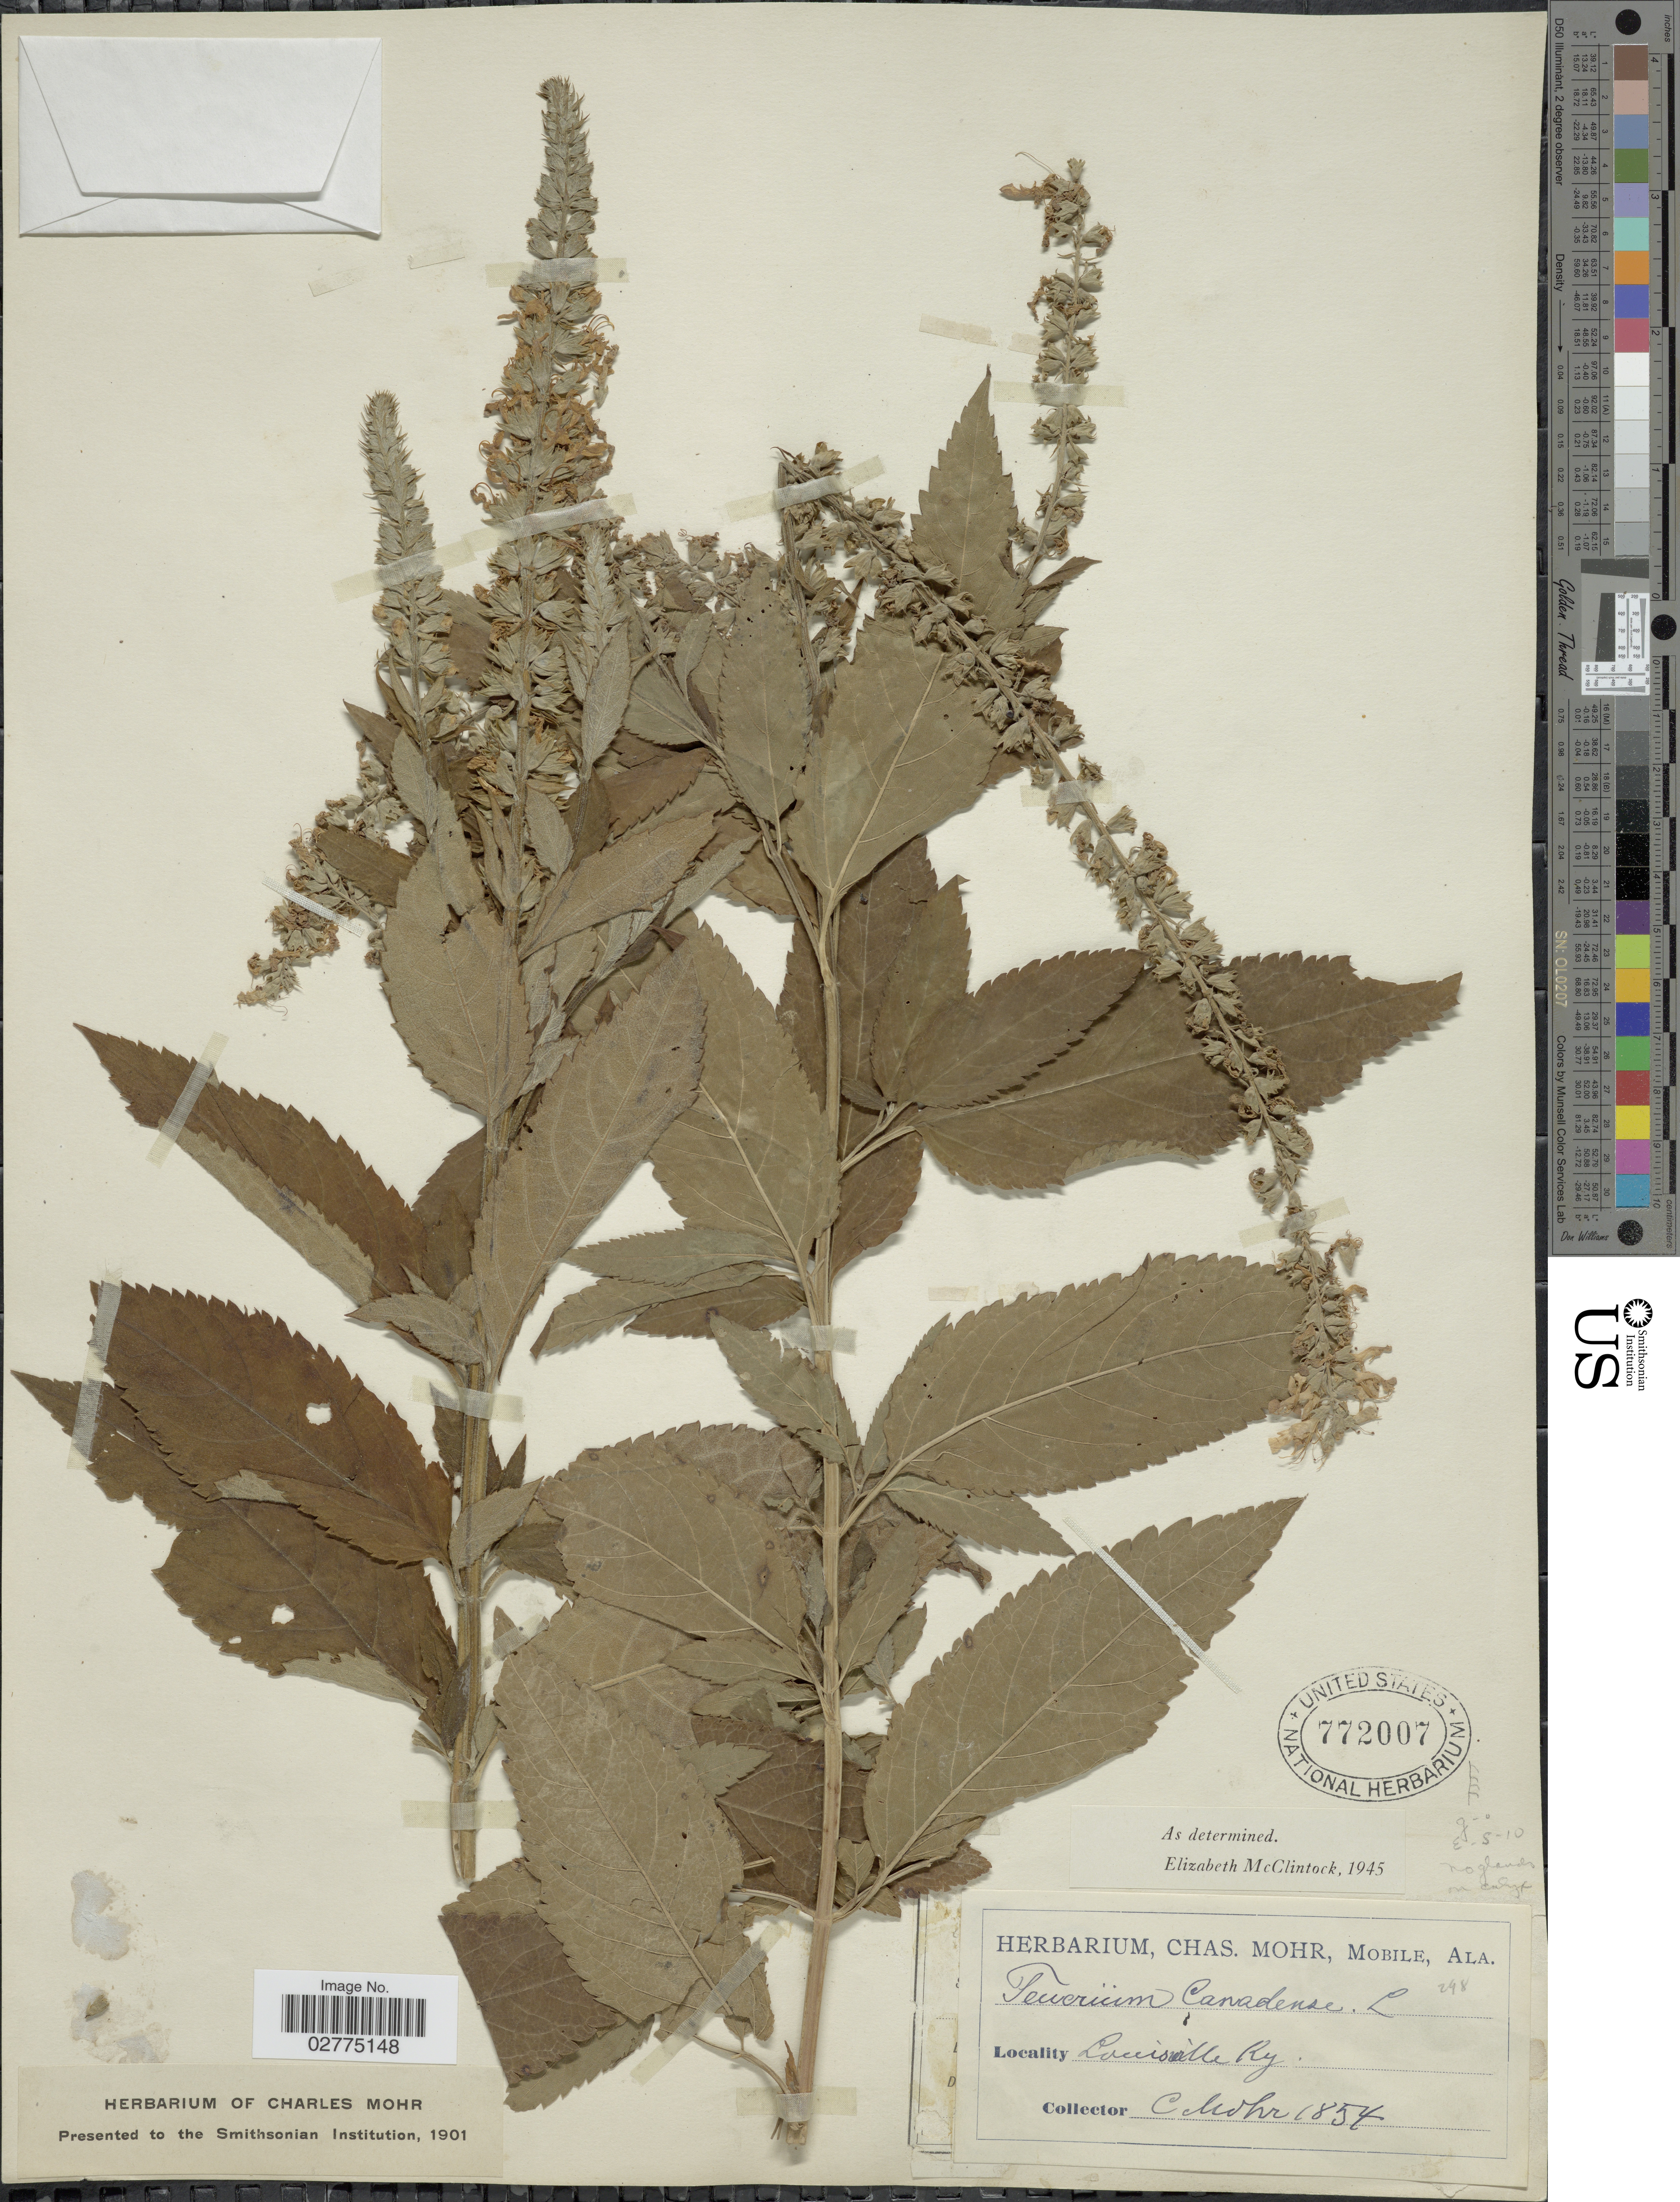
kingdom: Plantae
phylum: Tracheophyta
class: Magnoliopsida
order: Lamiales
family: Lamiaceae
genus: Teucrium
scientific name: Teucrium canadense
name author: L.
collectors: Mohr, C. T. (herbarium)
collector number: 248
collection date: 1854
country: United States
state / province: Kentucky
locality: Louisville, Ky.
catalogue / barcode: US 772007